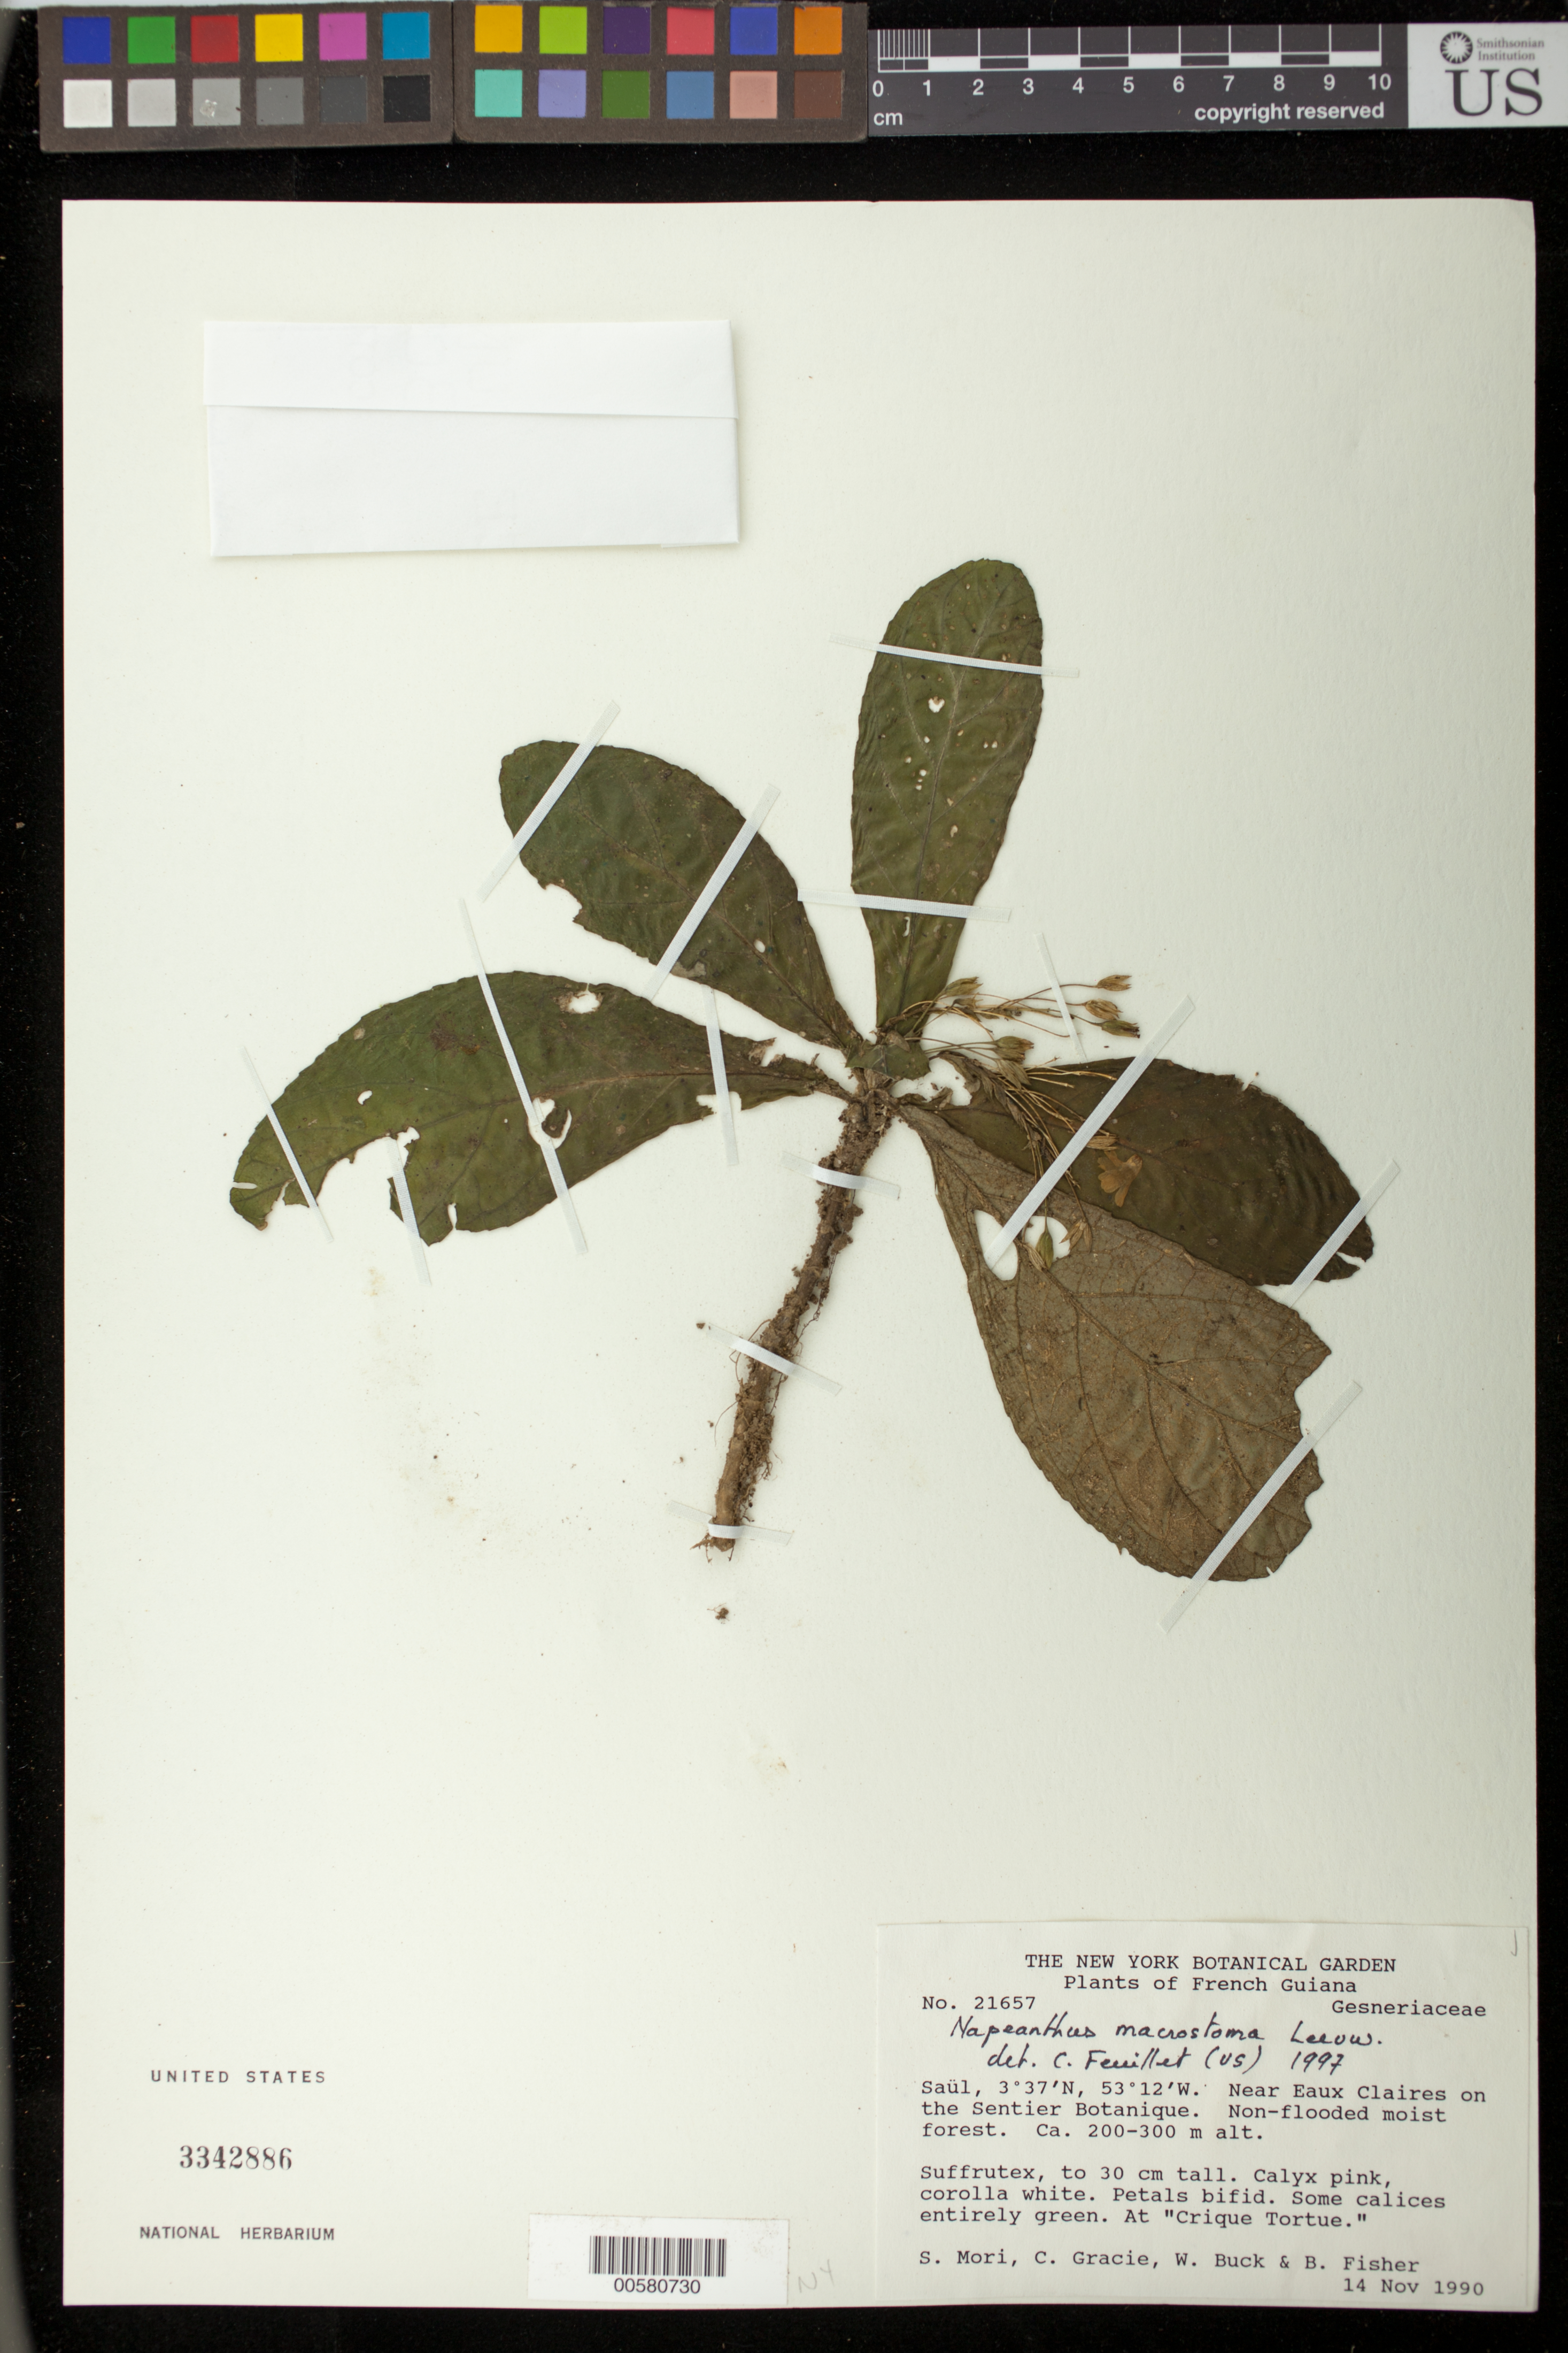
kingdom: Plantae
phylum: Tracheophyta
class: Magnoliopsida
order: Lamiales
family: Gesneriaceae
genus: Napeanthus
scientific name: Napeanthus macrostoma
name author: Leeuwenb.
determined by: Skog, Laurence E.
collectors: S. Mori, C. A. Gracie, W. Buck & B. Fisher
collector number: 21657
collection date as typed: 14 Nov 1990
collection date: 1990-11-14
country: French Guiana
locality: Saül; near Eaux Claires on the Sentier Botanique; at "Crique Tortue"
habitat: Non-flooded moist forest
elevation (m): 200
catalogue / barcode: US 3342886